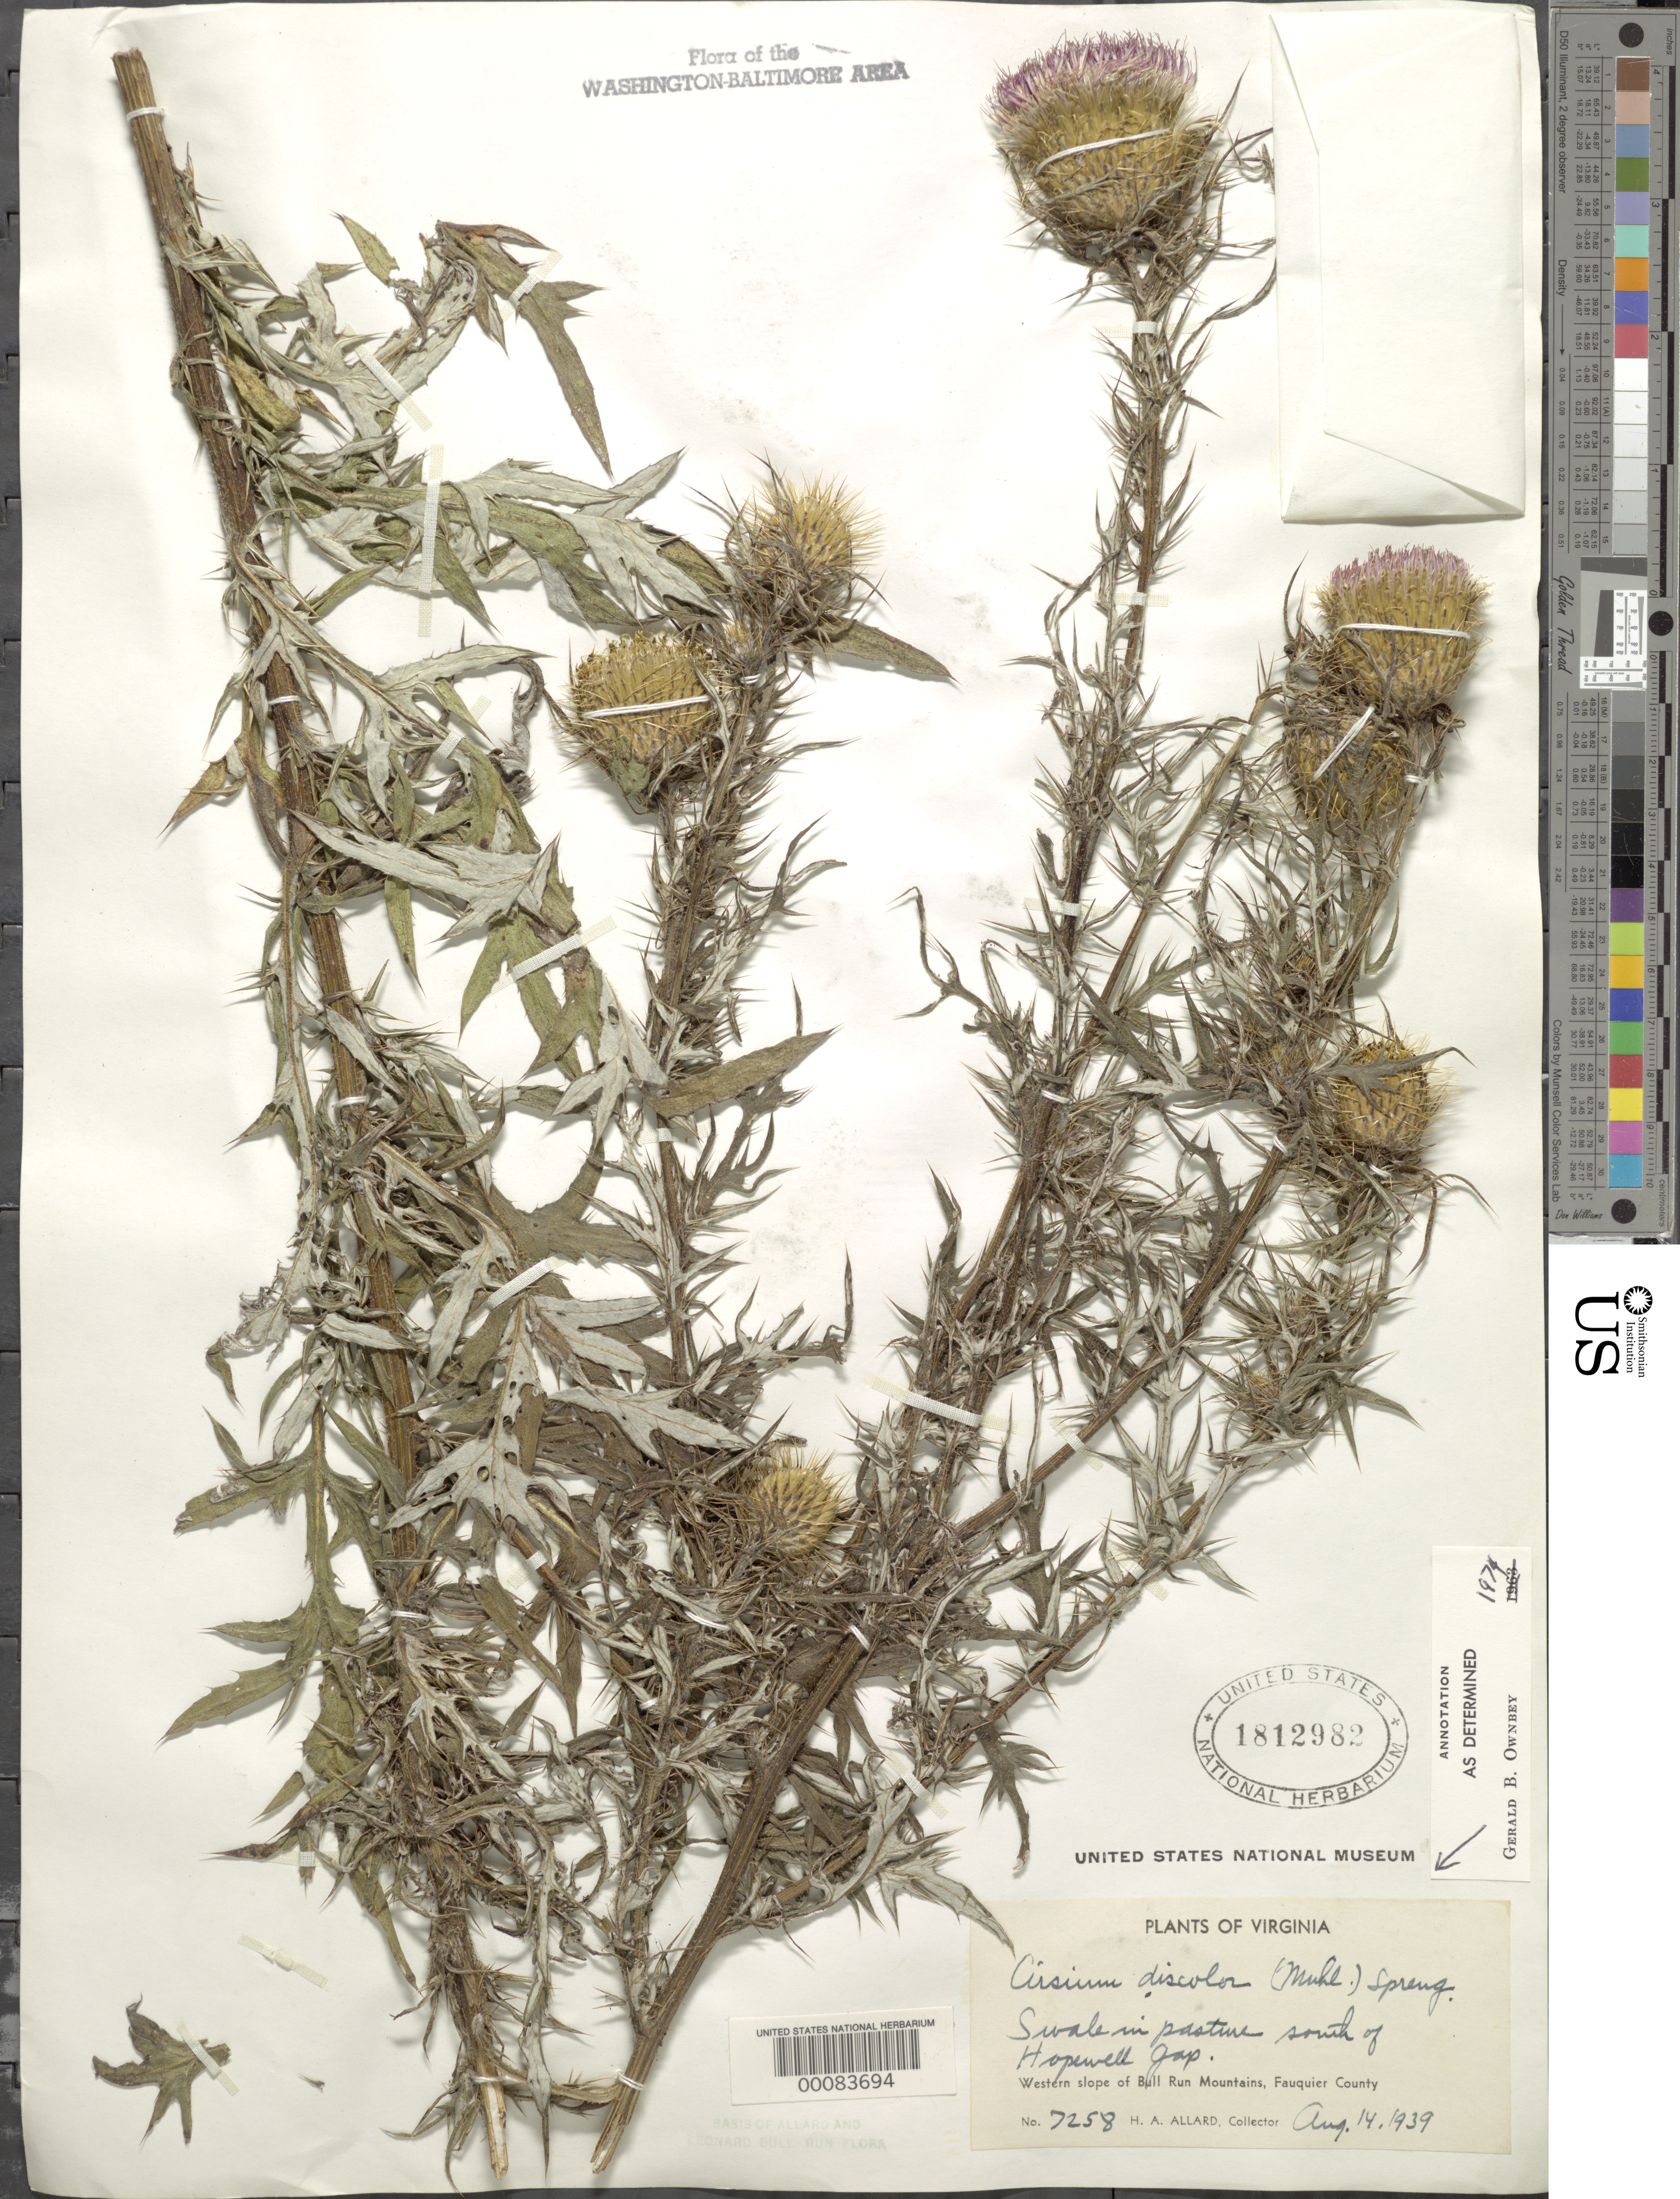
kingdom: Plantae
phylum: Tracheophyta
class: Magnoliopsida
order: Asterales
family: Asteraceae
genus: Cirsium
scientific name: Cirsium discolor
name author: (Muhl. ex Willd.) Spreng.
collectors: H. A. Allard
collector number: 7258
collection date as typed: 14 Aug 1939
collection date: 1939-08-14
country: United States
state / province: Virginia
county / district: Fauquier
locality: South of Hopewell Gap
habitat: Swale in pasture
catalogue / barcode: US 1812982